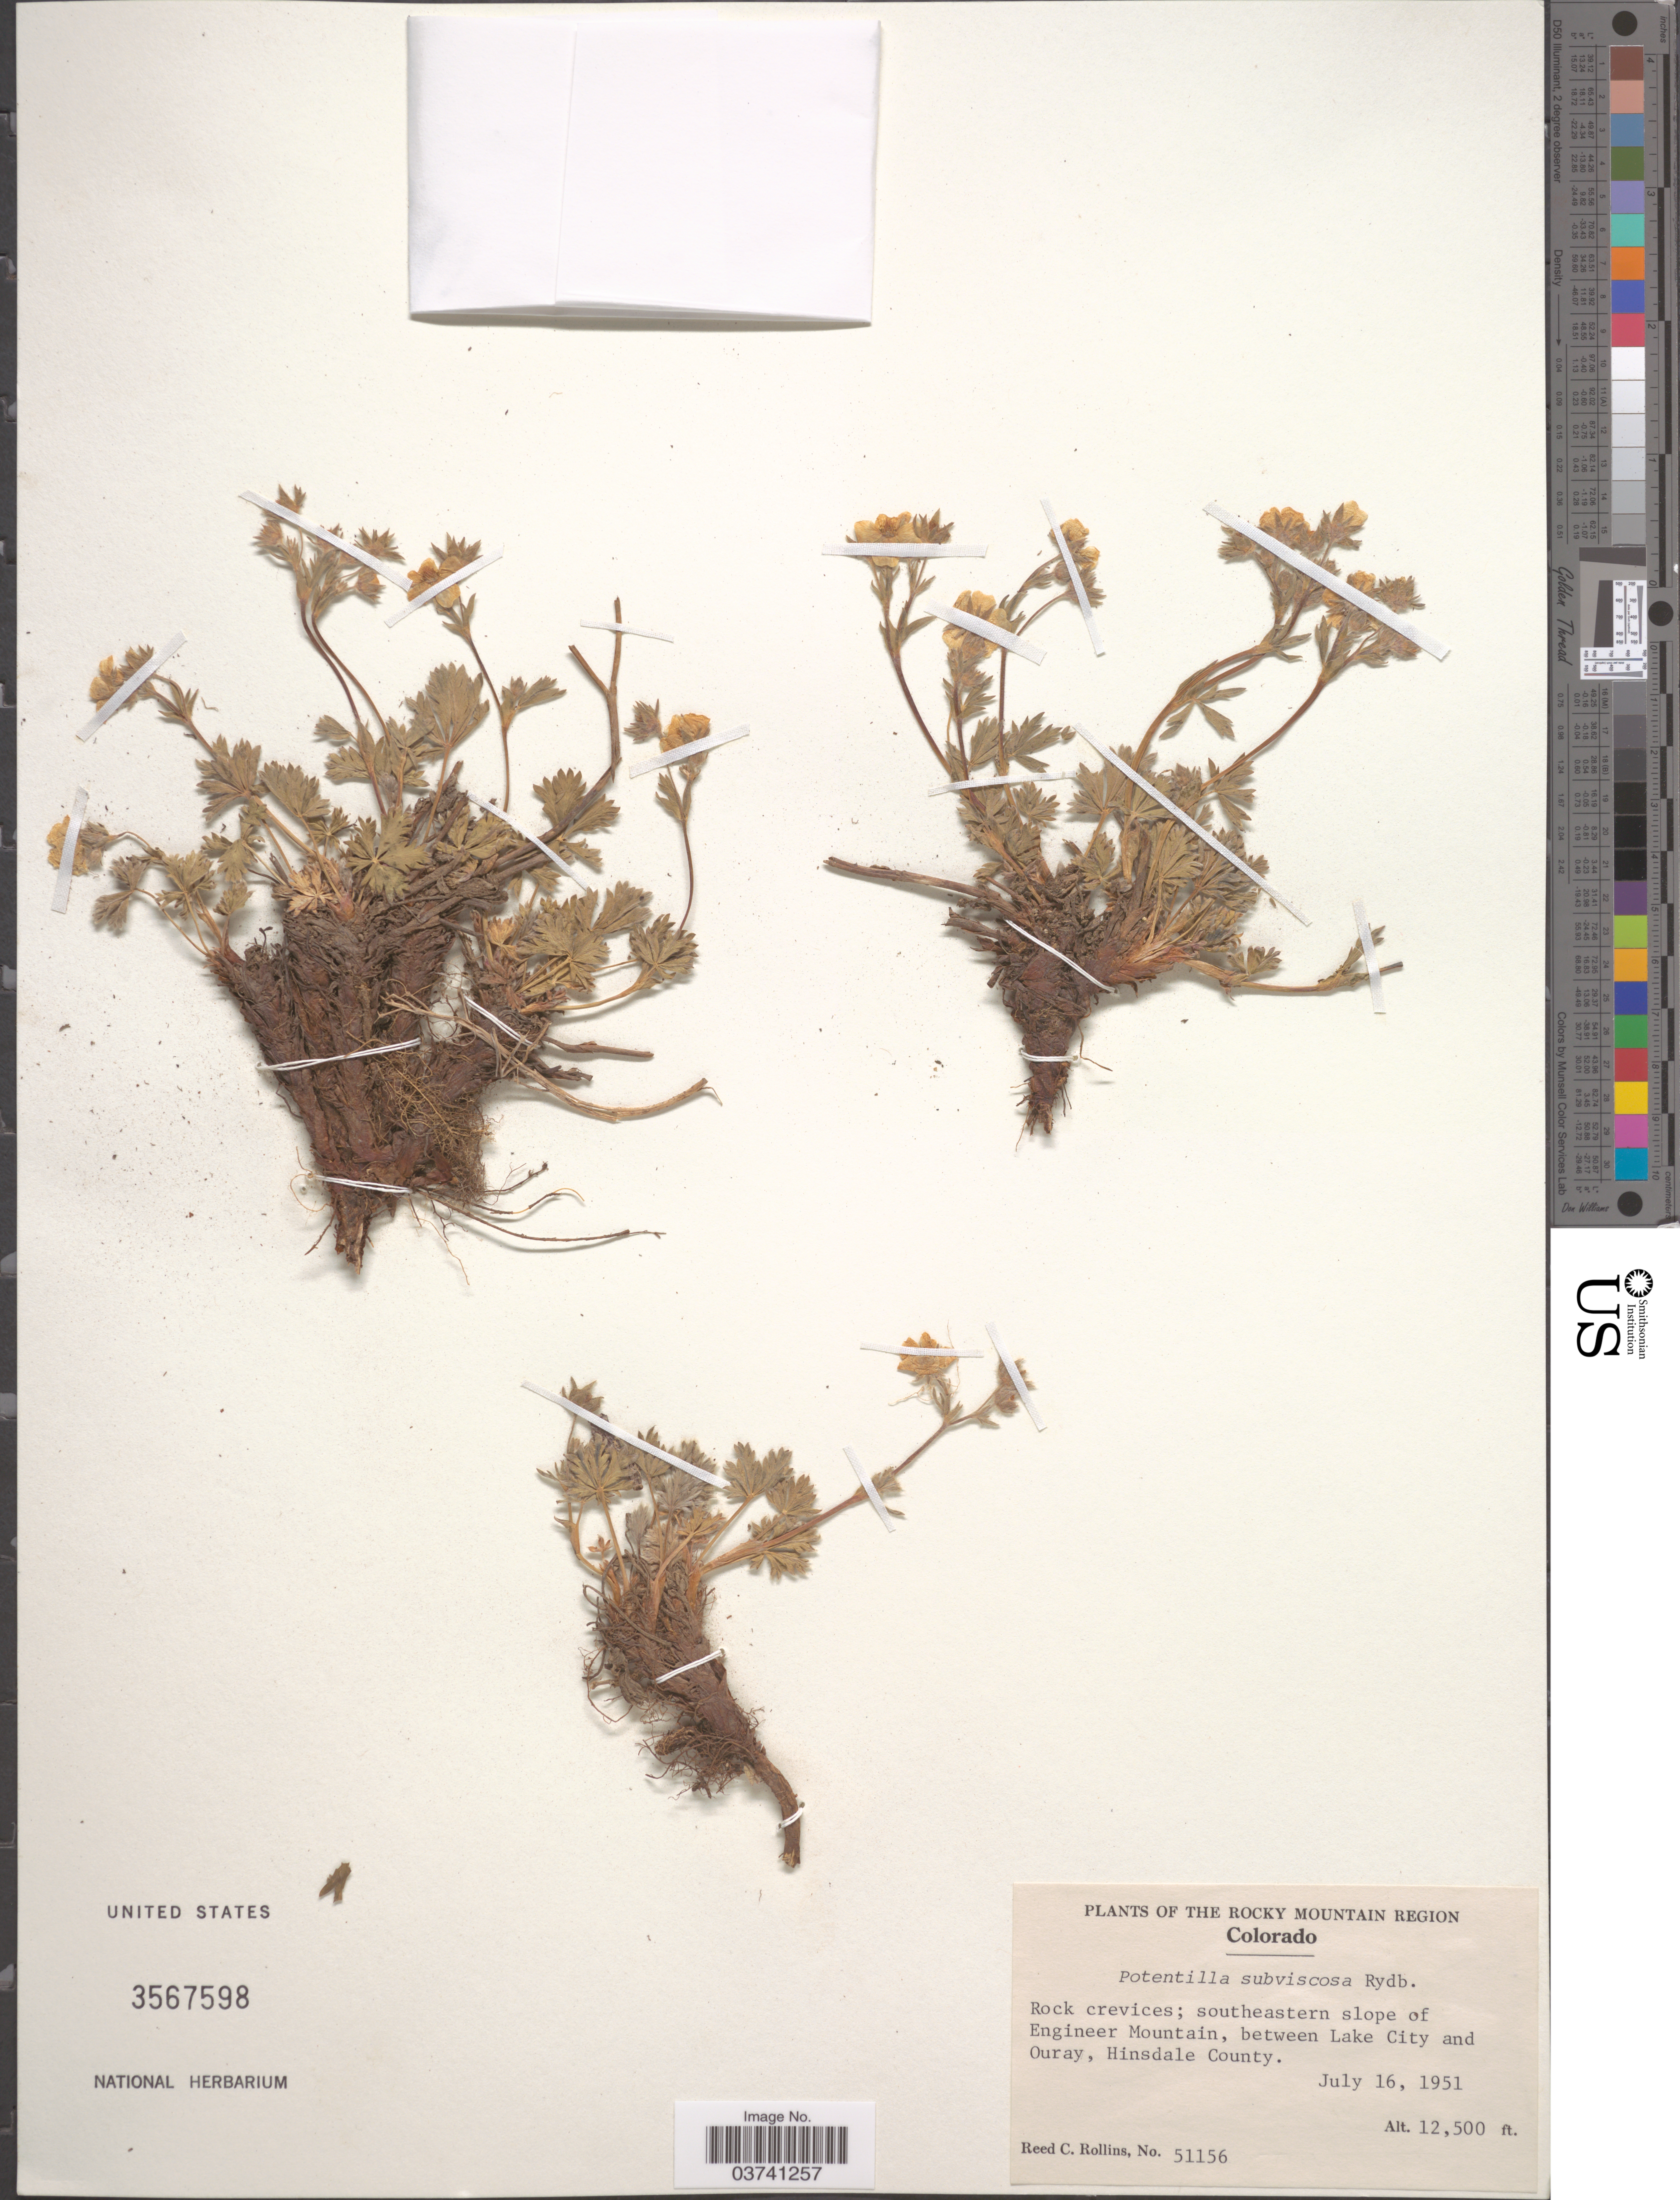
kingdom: Plantae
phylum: Tracheophyta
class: Magnoliopsida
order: Rosales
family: Rosaceae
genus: Potentilla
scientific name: Potentilla subviscosa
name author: Greene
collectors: R. C. Rollins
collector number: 51156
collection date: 1951-07-16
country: United States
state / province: Colorado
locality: Rocky Mountain Region. Rock crevices; southeastern slope of Engineer Mountain, between Lake City and Ouray, Hinsdale County.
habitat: rock crevices, southeastern slope of mountain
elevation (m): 3810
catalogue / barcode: US 3567598